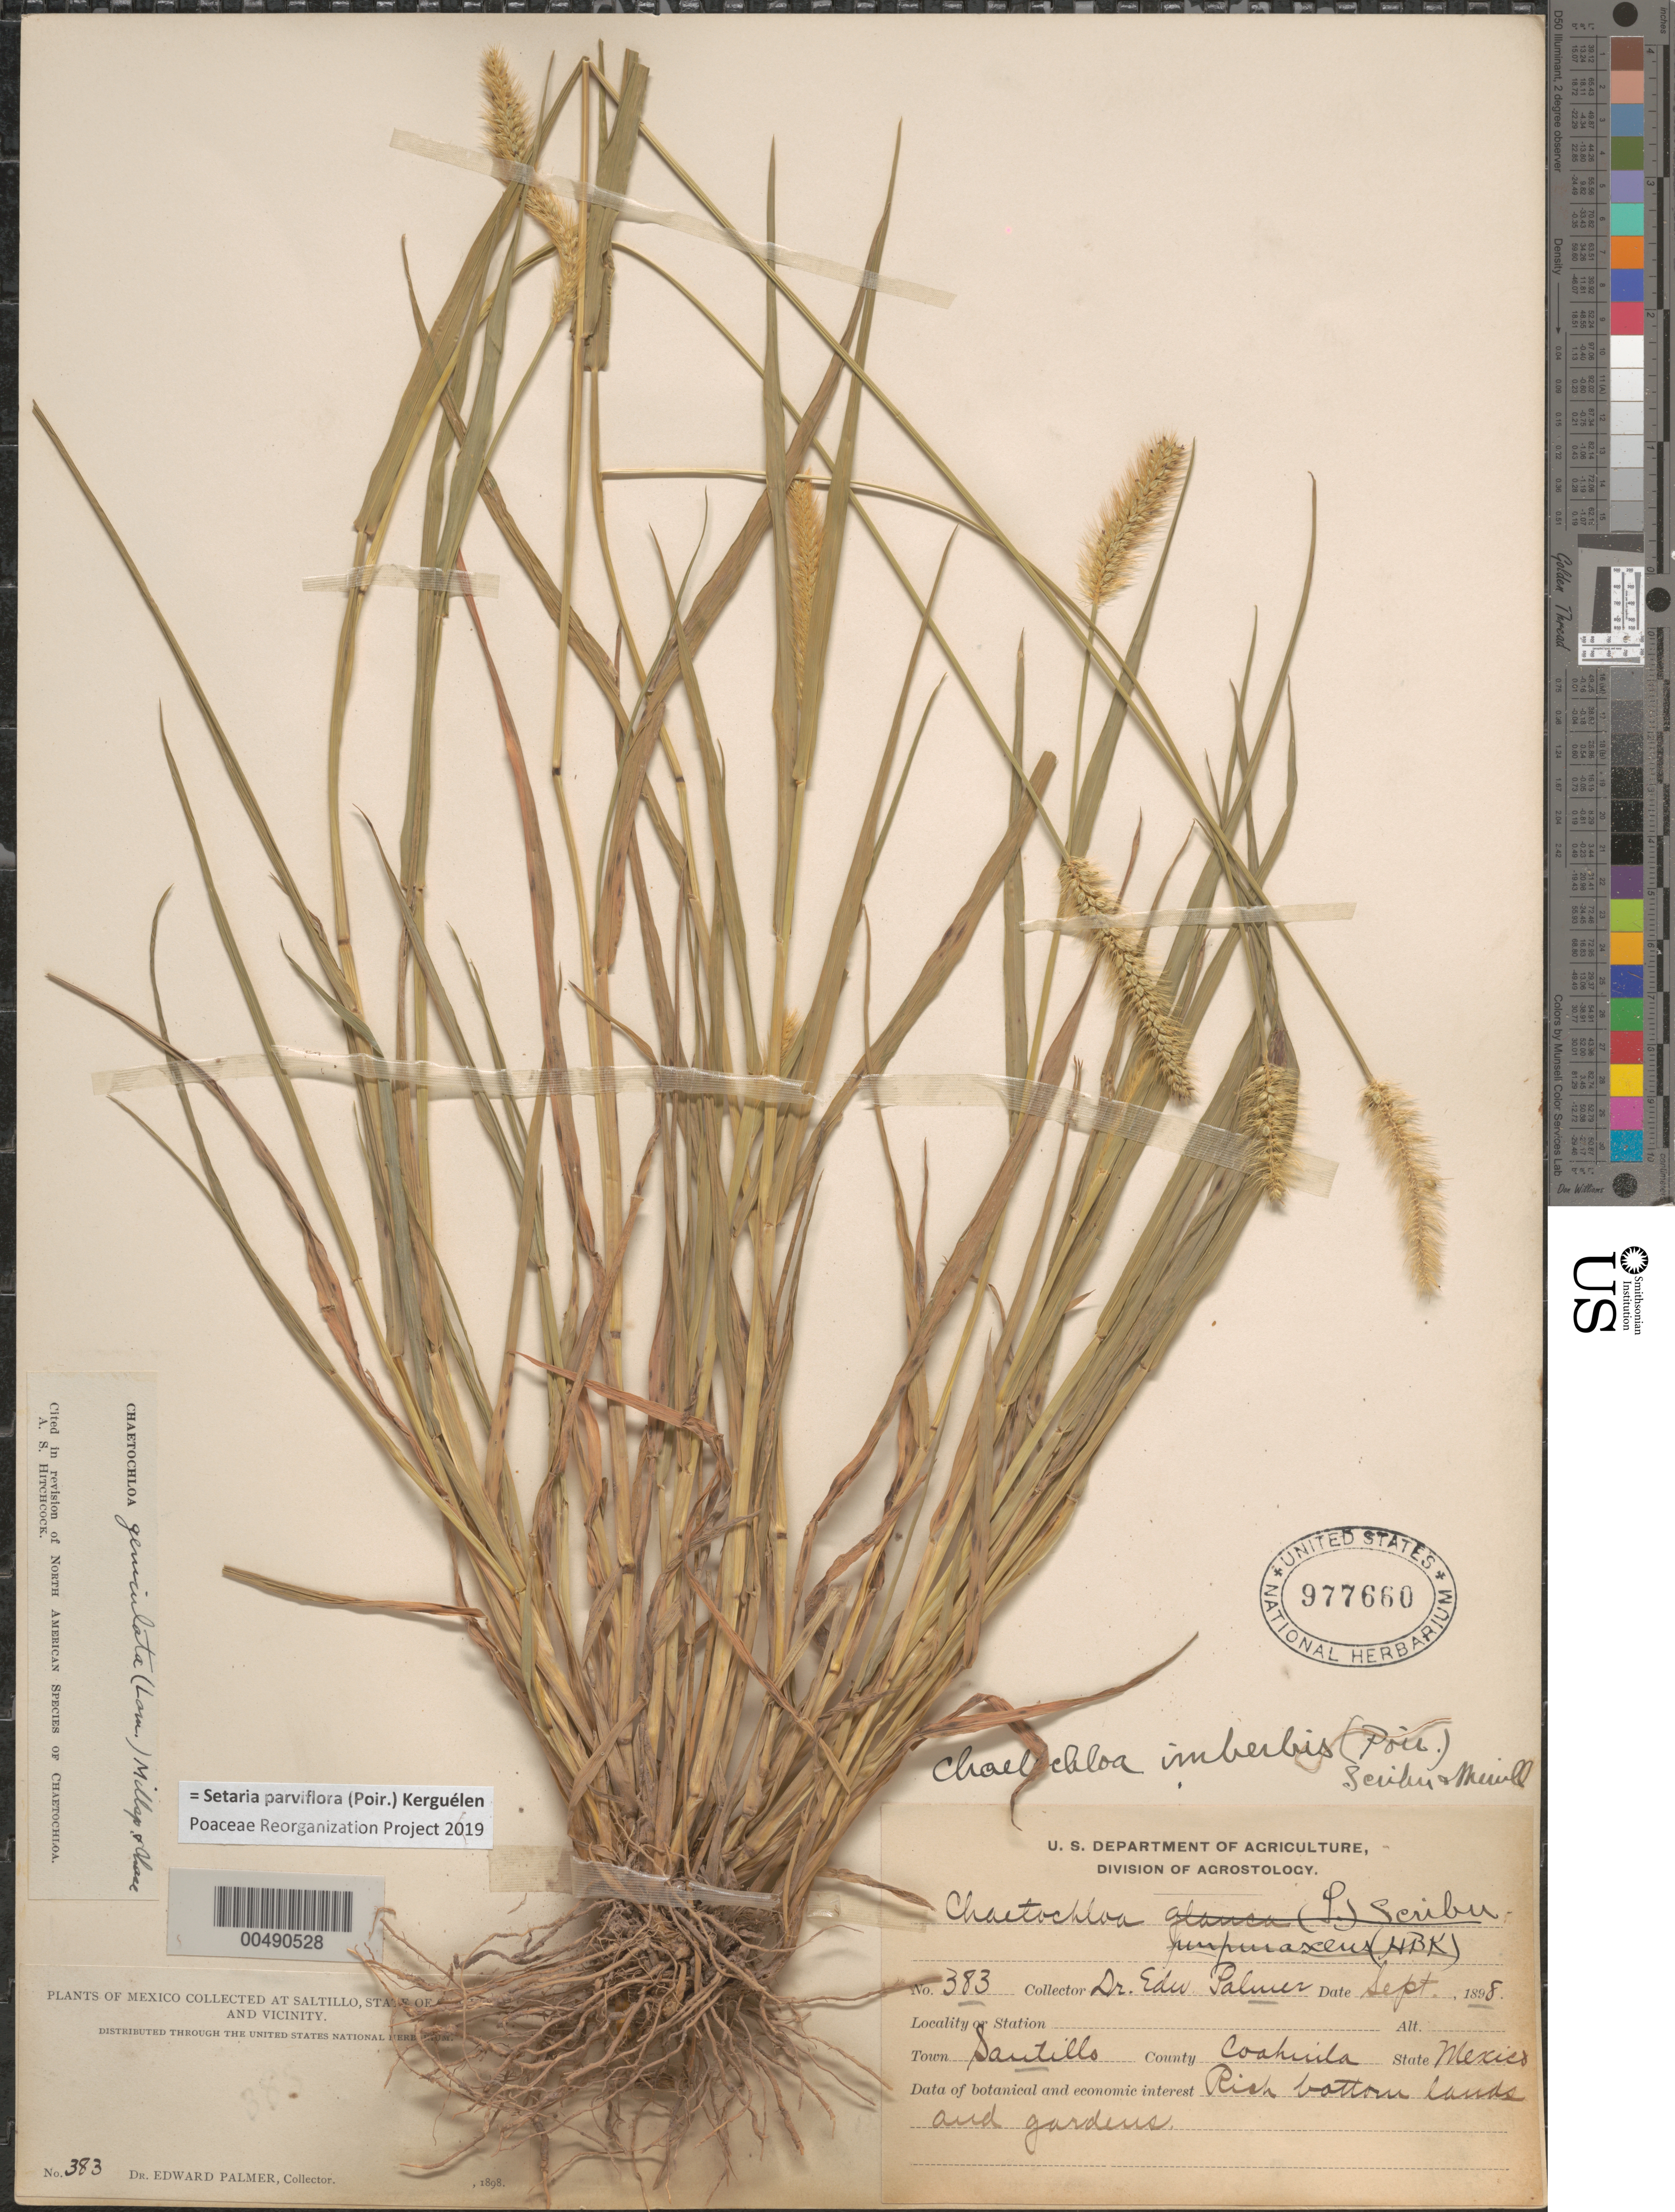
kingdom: Plantae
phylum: Tracheophyta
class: Liliopsida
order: Poales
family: Poaceae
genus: Setaria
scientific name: Setaria parviflora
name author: (Poir.) Kerguélen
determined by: Poaceae Reorganization Project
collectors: E. Palmer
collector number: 383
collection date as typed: Sep 1898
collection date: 1898-09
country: Mexico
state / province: Coahuila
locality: Saltillo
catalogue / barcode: US 977660